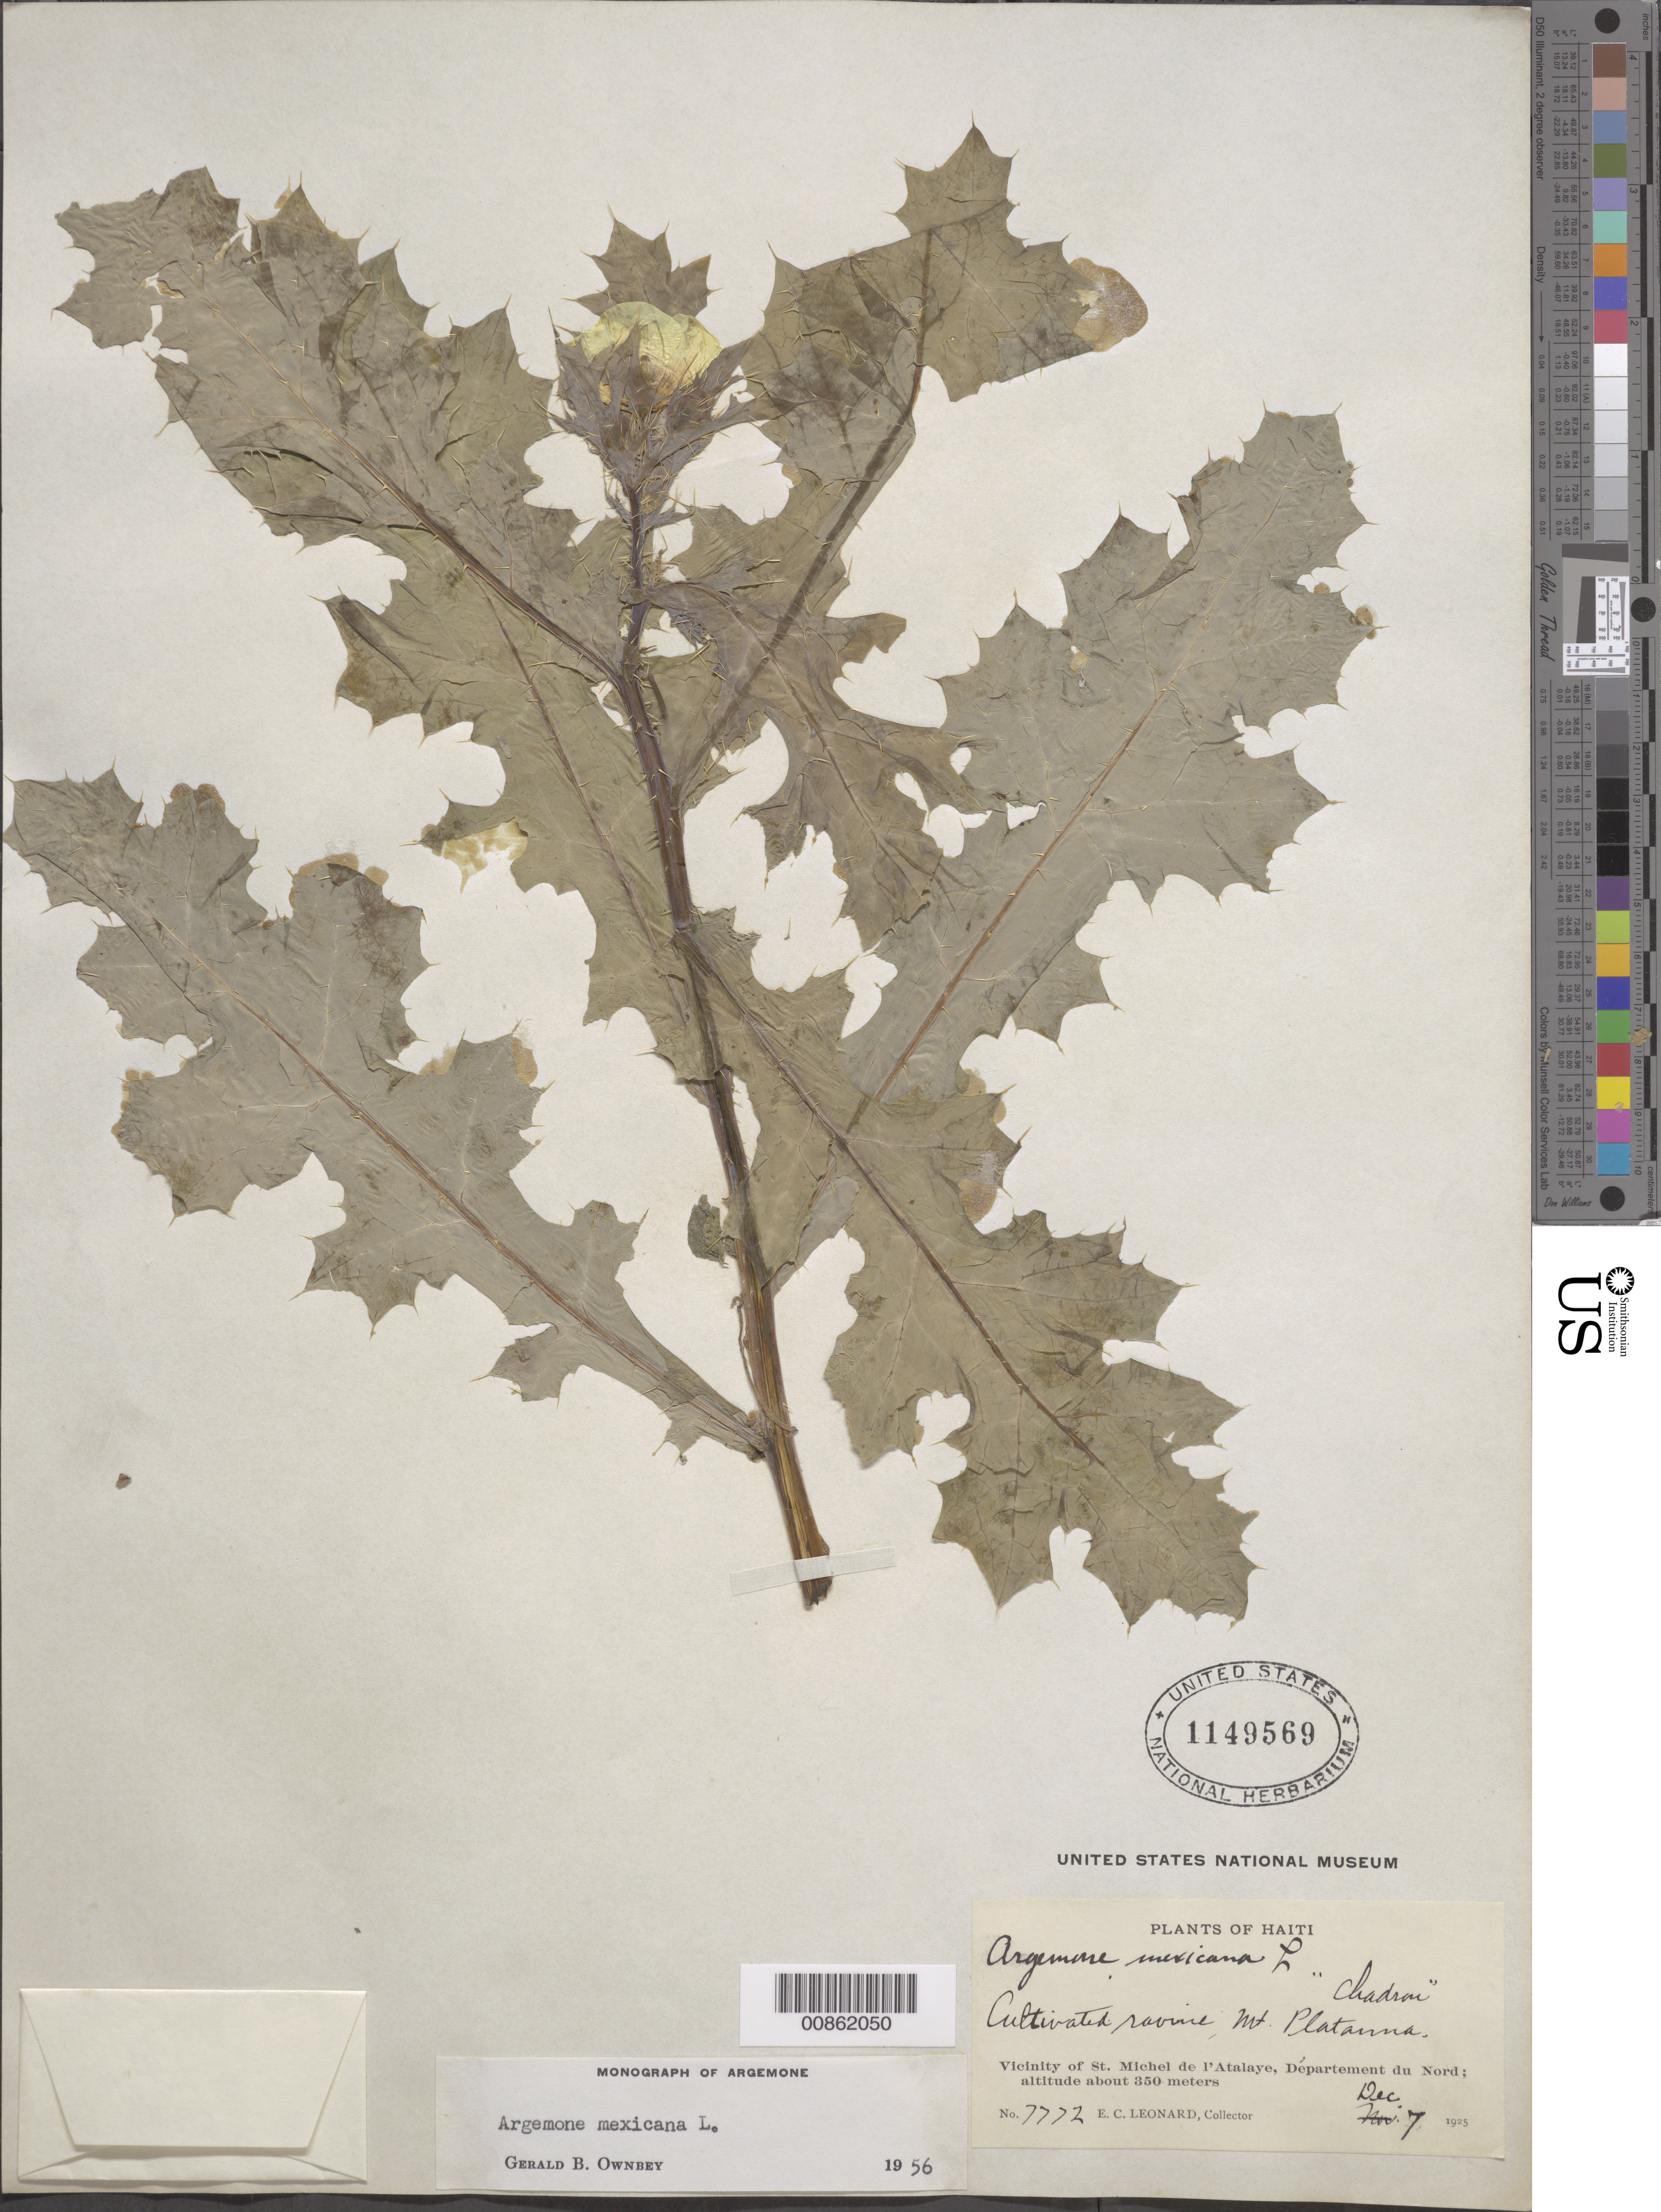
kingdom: Plantae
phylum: Tracheophyta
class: Magnoliopsida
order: Ranunculales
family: Papaveraceae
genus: Argemone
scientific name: Argemone mexicana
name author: L.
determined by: Ownbey, G. B.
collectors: E. C. Leonard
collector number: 7772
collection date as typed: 07 Dec 1925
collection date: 1925-12-07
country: Haiti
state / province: Nord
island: Hispaniola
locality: Vicinity of St. Michel de l'Atalaye, Mt Platanna.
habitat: Cultivated ravine.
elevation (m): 350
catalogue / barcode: US 1149569